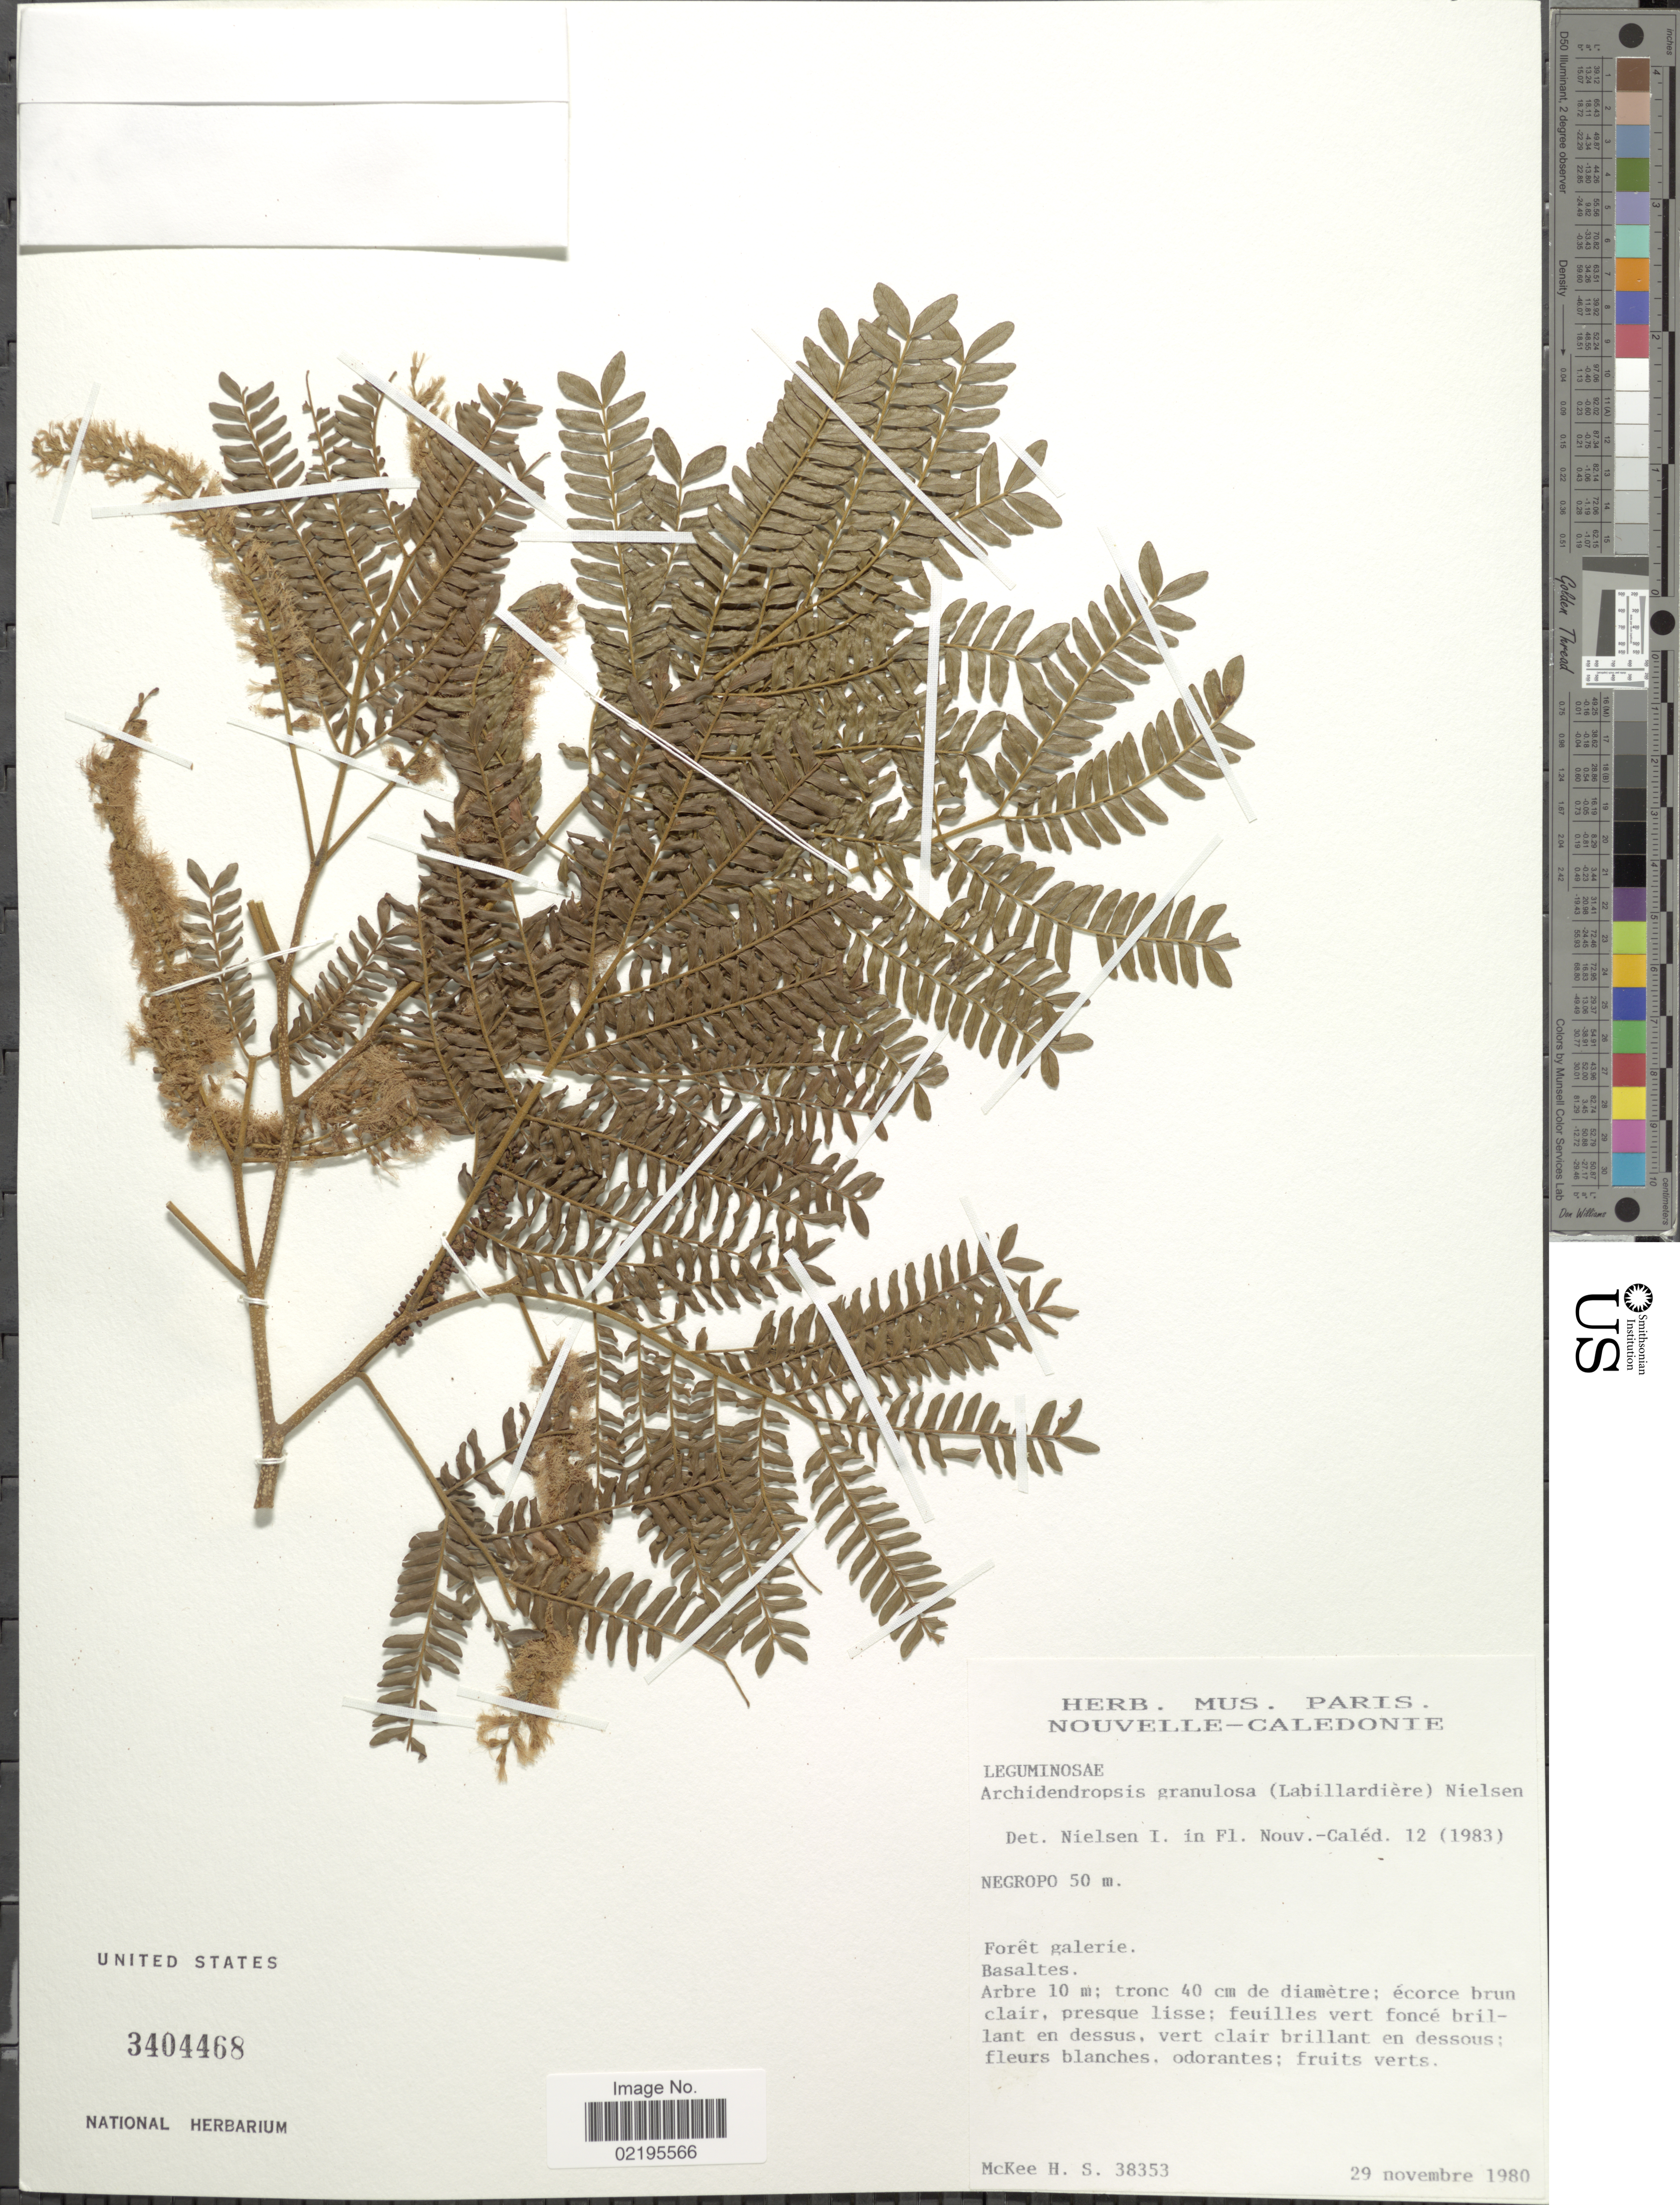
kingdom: Plantae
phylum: Tracheophyta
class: Magnoliopsida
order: Fabales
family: Fabaceae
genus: Archidendropsis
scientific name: Archidendropsis granulosa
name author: (Labill.) I.C. Nielsen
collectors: H. S. McKee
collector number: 38353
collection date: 1980-11-29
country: New Caledonia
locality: Negropo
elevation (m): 50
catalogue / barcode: US 3404468